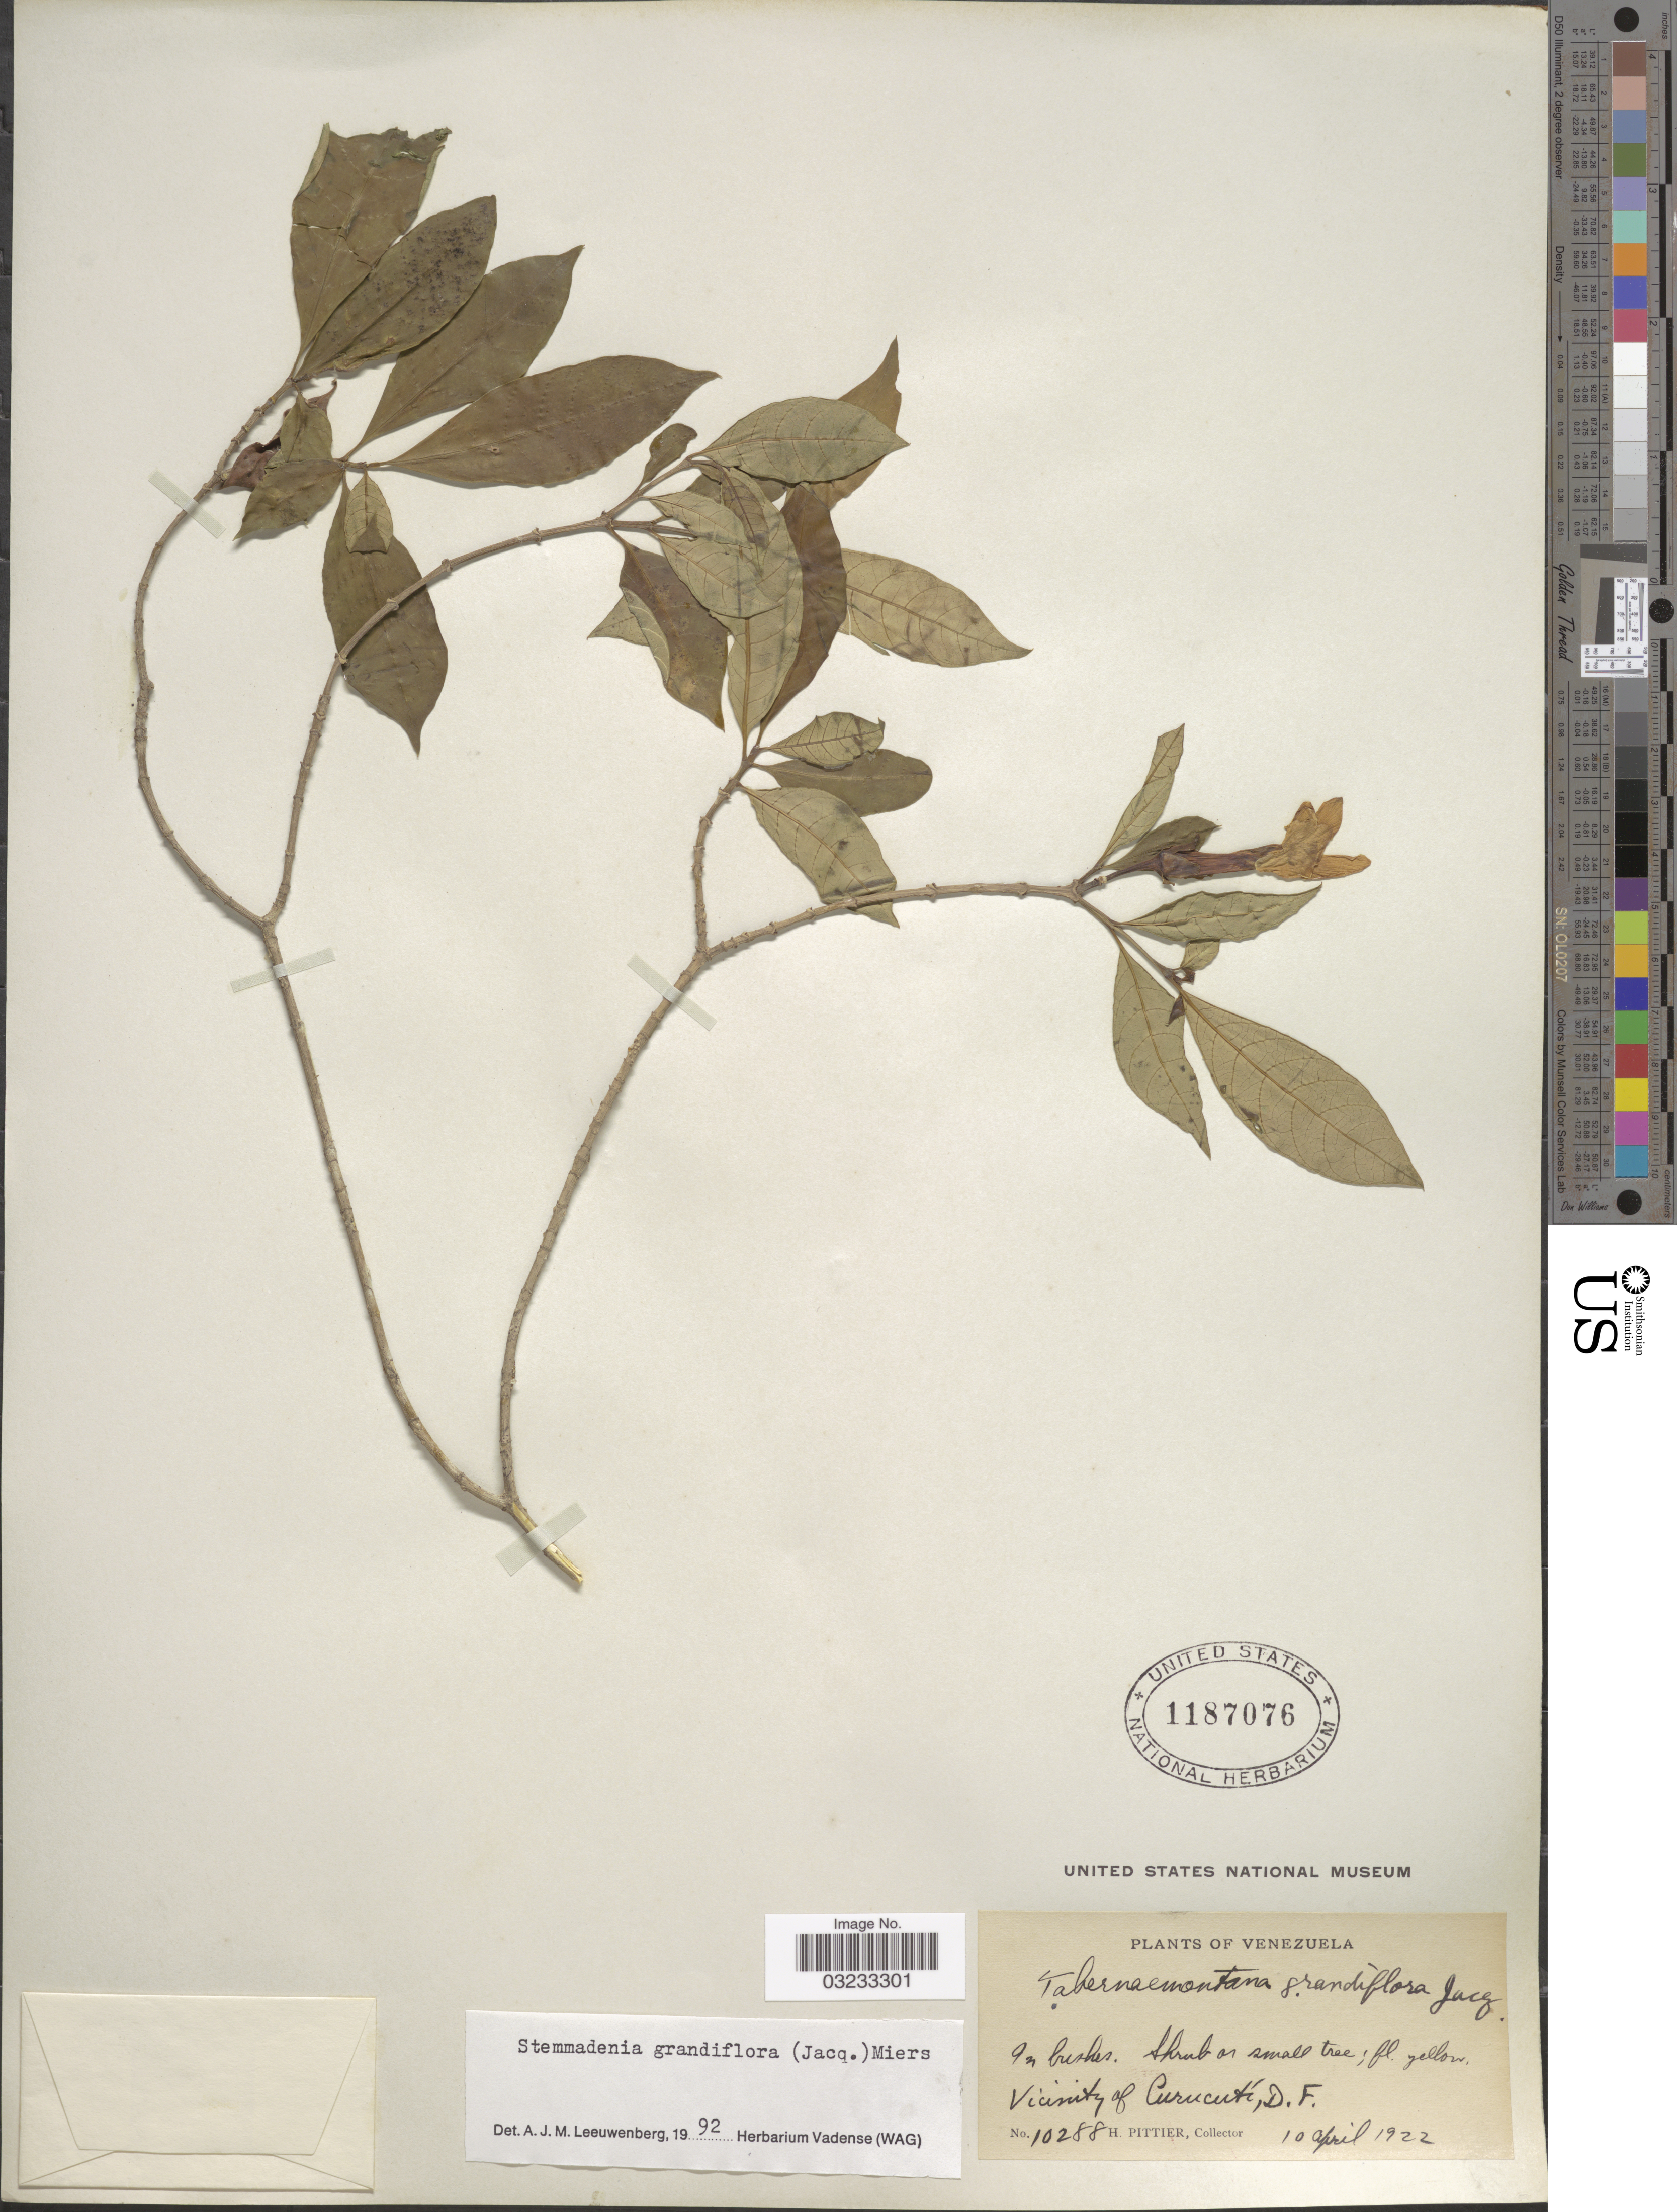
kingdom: Plantae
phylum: Tracheophyta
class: Magnoliopsida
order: Gentianales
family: Apocynaceae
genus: Stemmadenia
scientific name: Stemmadenia grandiflora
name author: (Jacq.) Miers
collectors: H. F. Pittier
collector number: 10288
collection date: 1922-04-10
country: Venezuela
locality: Vicinity of Curucutí, D.F.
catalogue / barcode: US 1187076